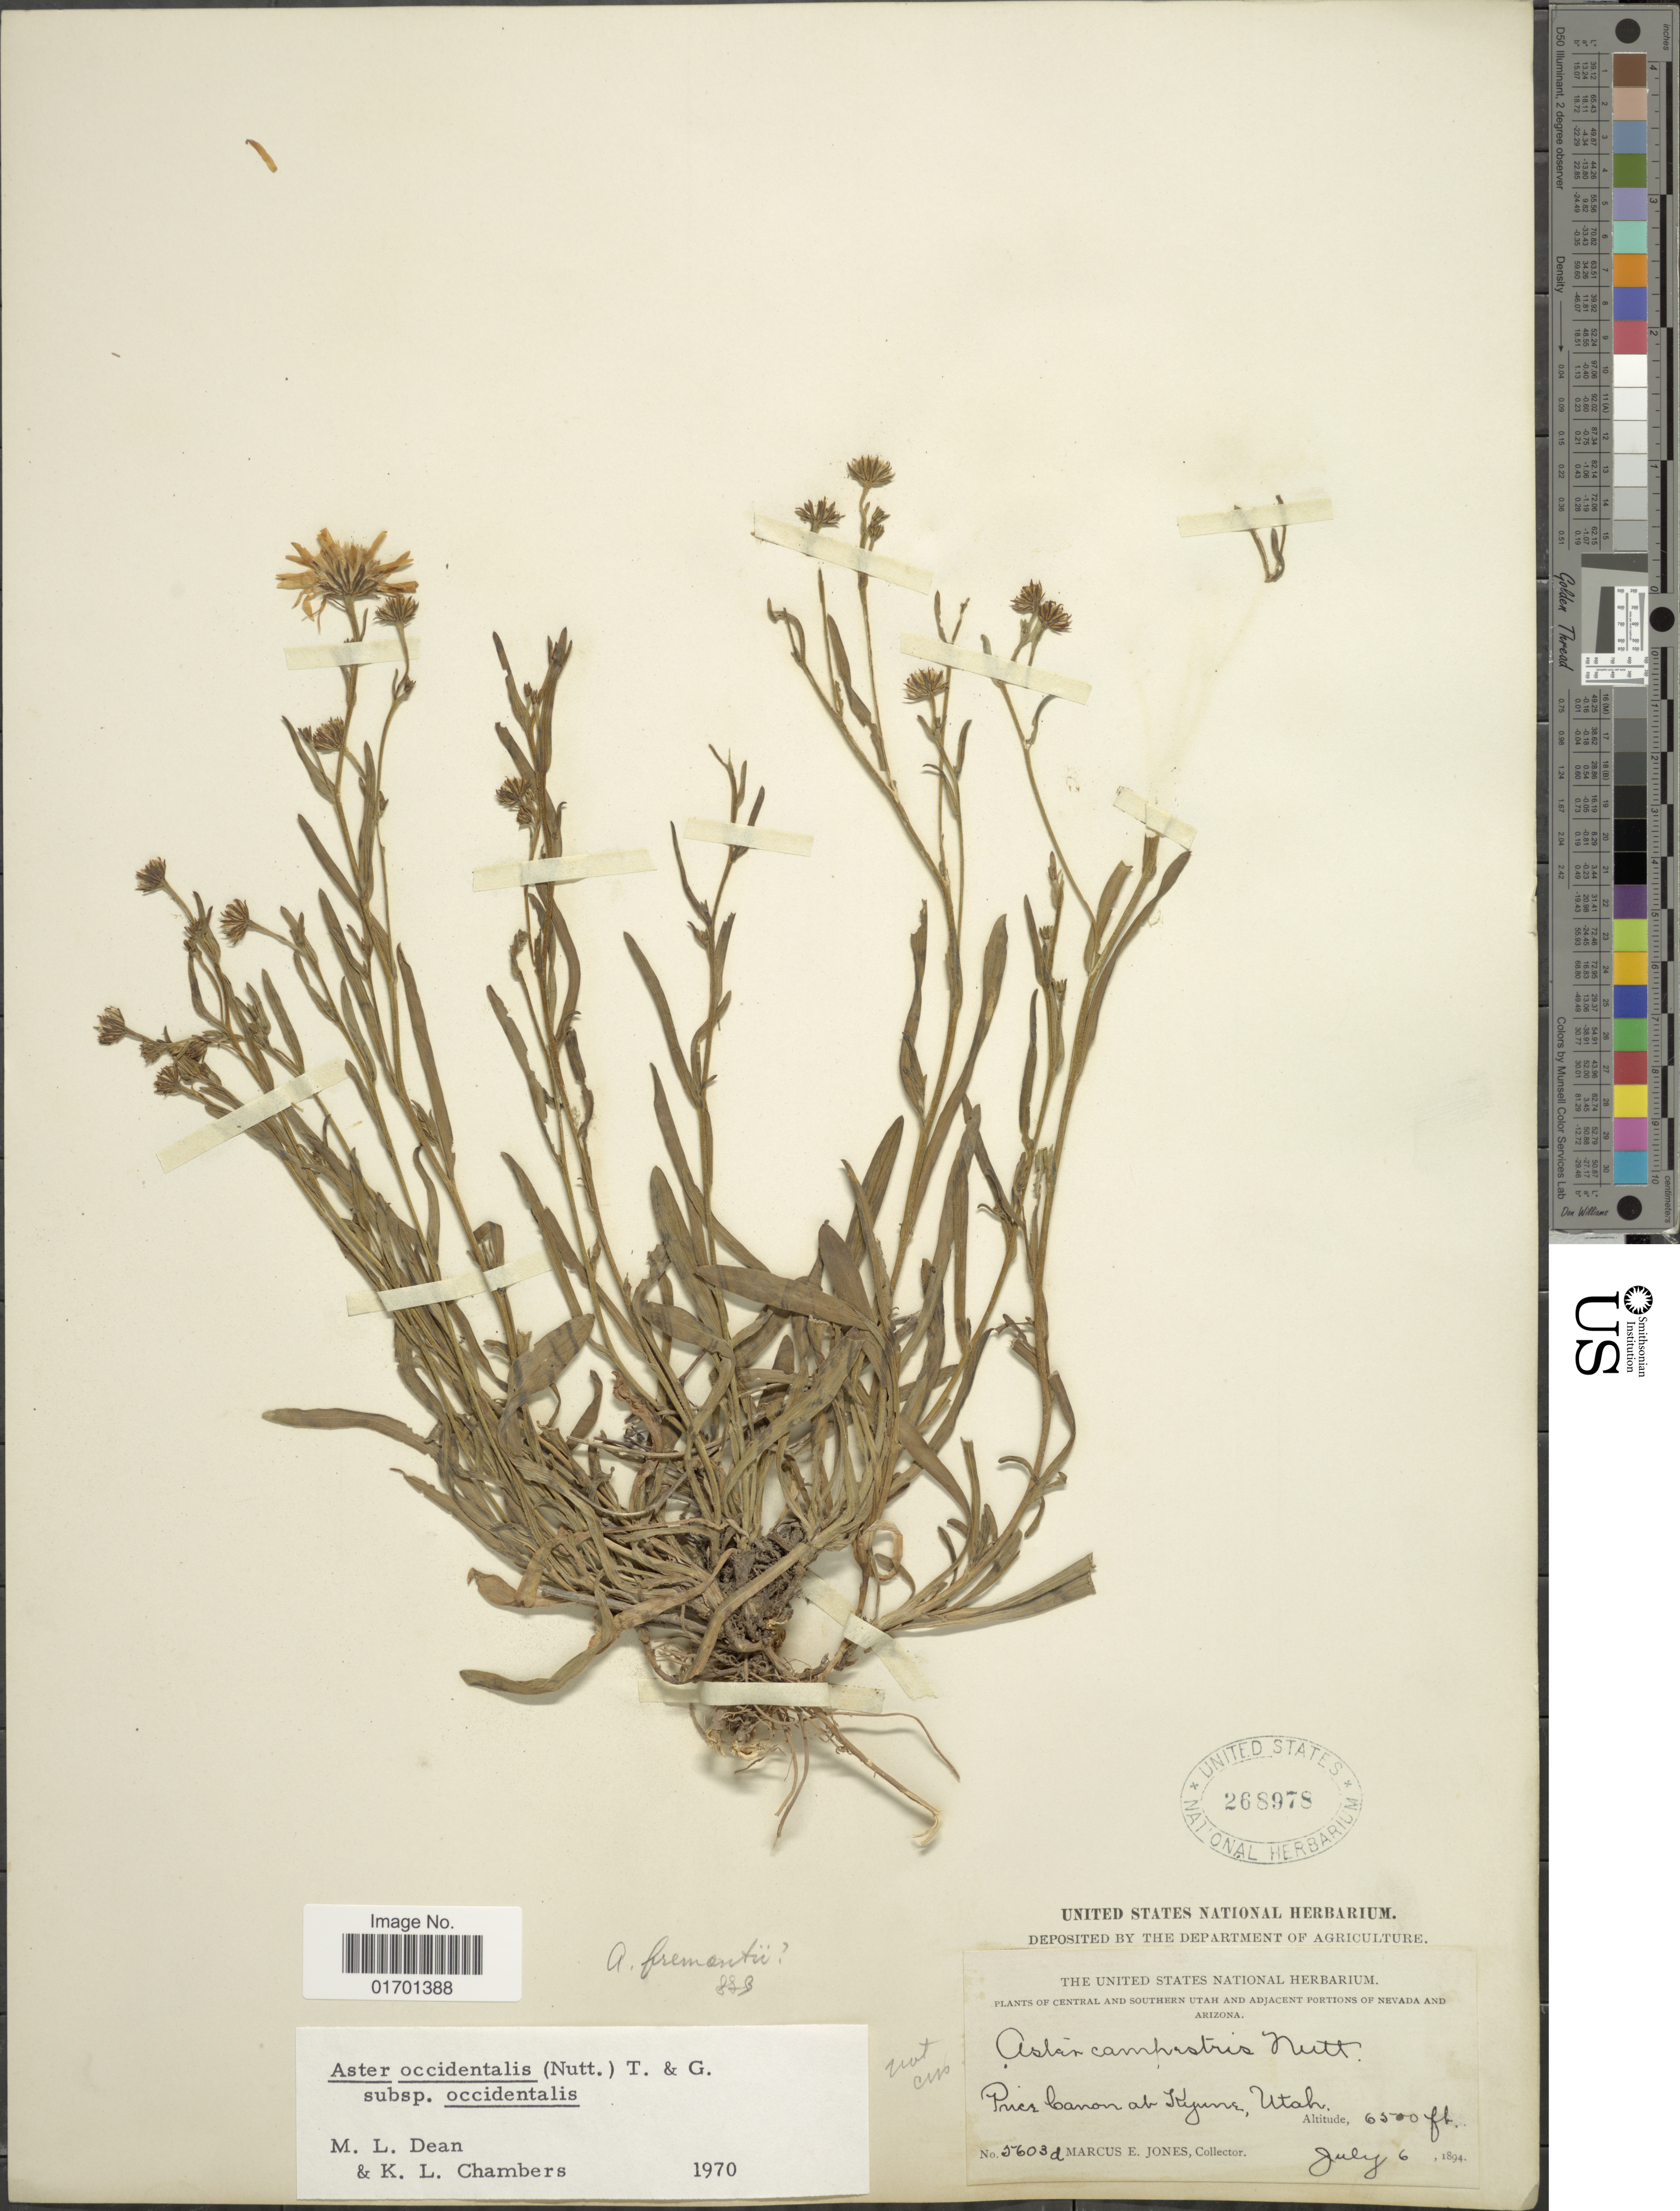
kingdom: Plantae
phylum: Tracheophyta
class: Magnoliopsida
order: Asterales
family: Asteraceae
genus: Symphyotrichum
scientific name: Symphyotrichum spathulatum var. spathulatum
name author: (Lindl.) G.L. Nesom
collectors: M. E. Jones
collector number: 5603d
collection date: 1894-07-06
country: United States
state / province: Utah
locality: Price Canon ab. Kyune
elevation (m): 1981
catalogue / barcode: US 268978